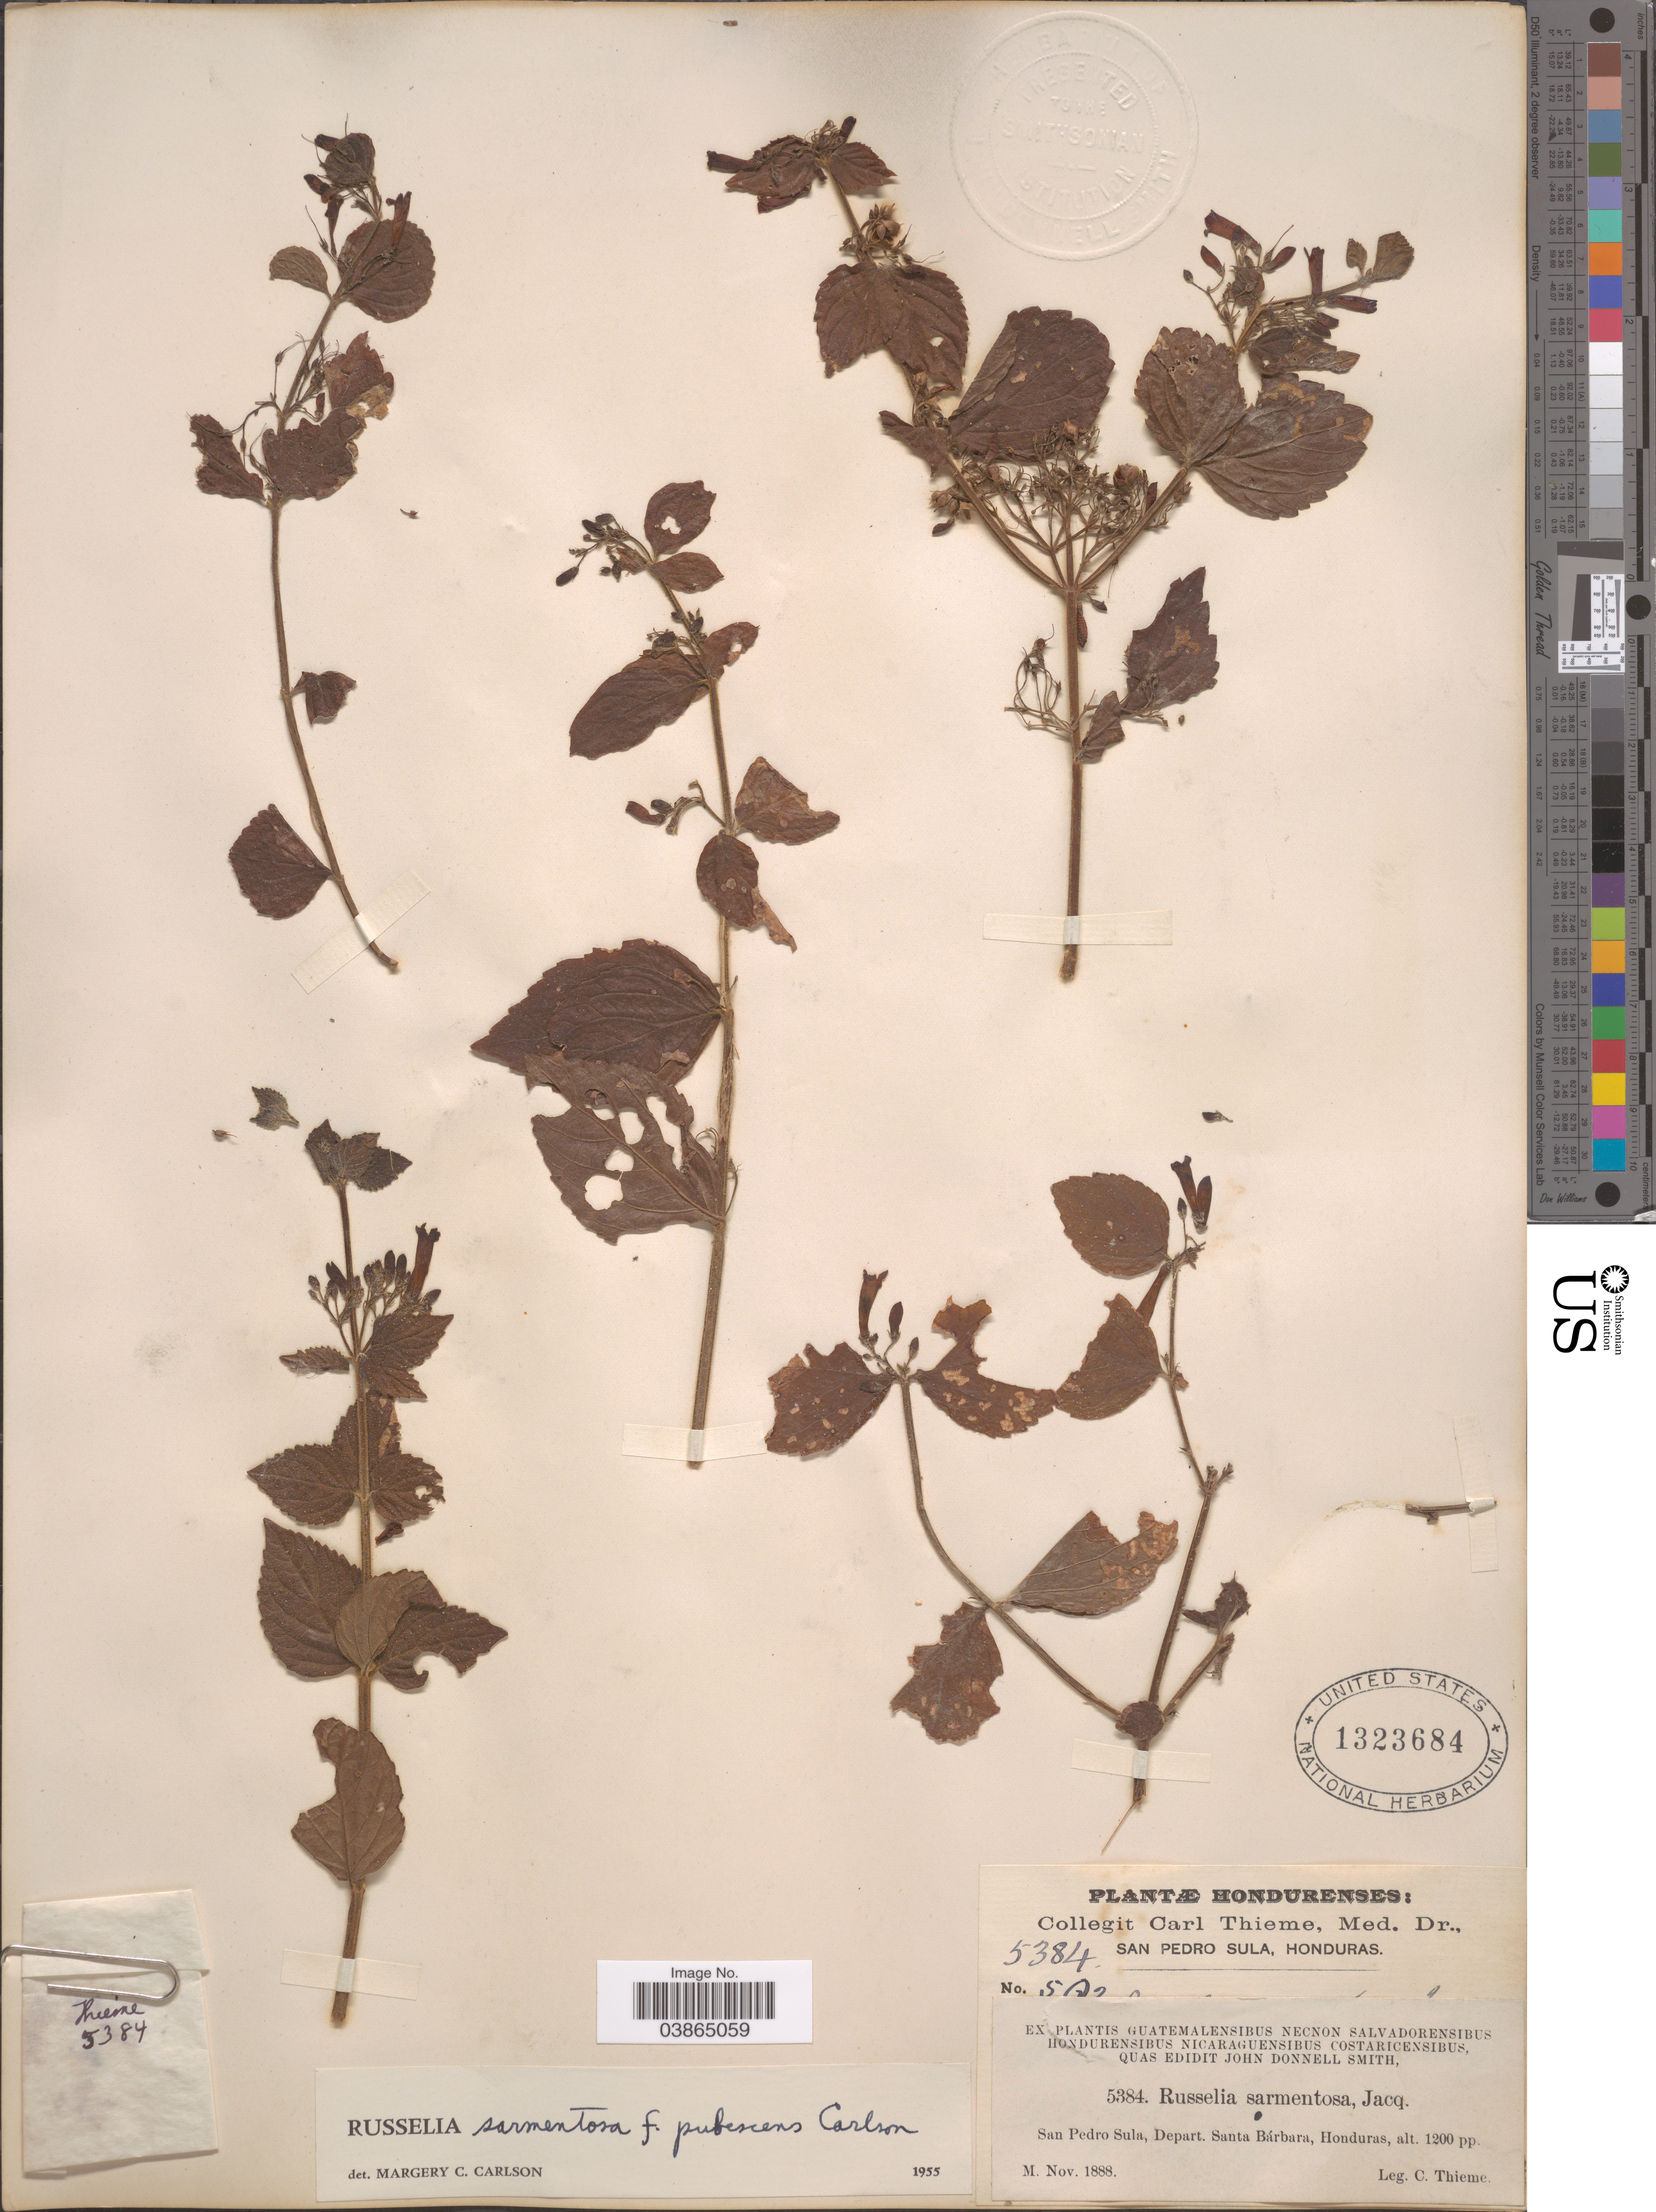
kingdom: Plantae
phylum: Tracheophyta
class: Magnoliopsida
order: Lamiales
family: Plantaginaceae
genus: Russelia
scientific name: Russelia sarmentosa f. pubescens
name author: Carlson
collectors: C. Thieme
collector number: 5384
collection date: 1888-11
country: Honduras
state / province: Santa Barbara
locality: San Pedro Sula. Depart. Santa Bárbara.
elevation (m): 366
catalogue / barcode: US 1323684